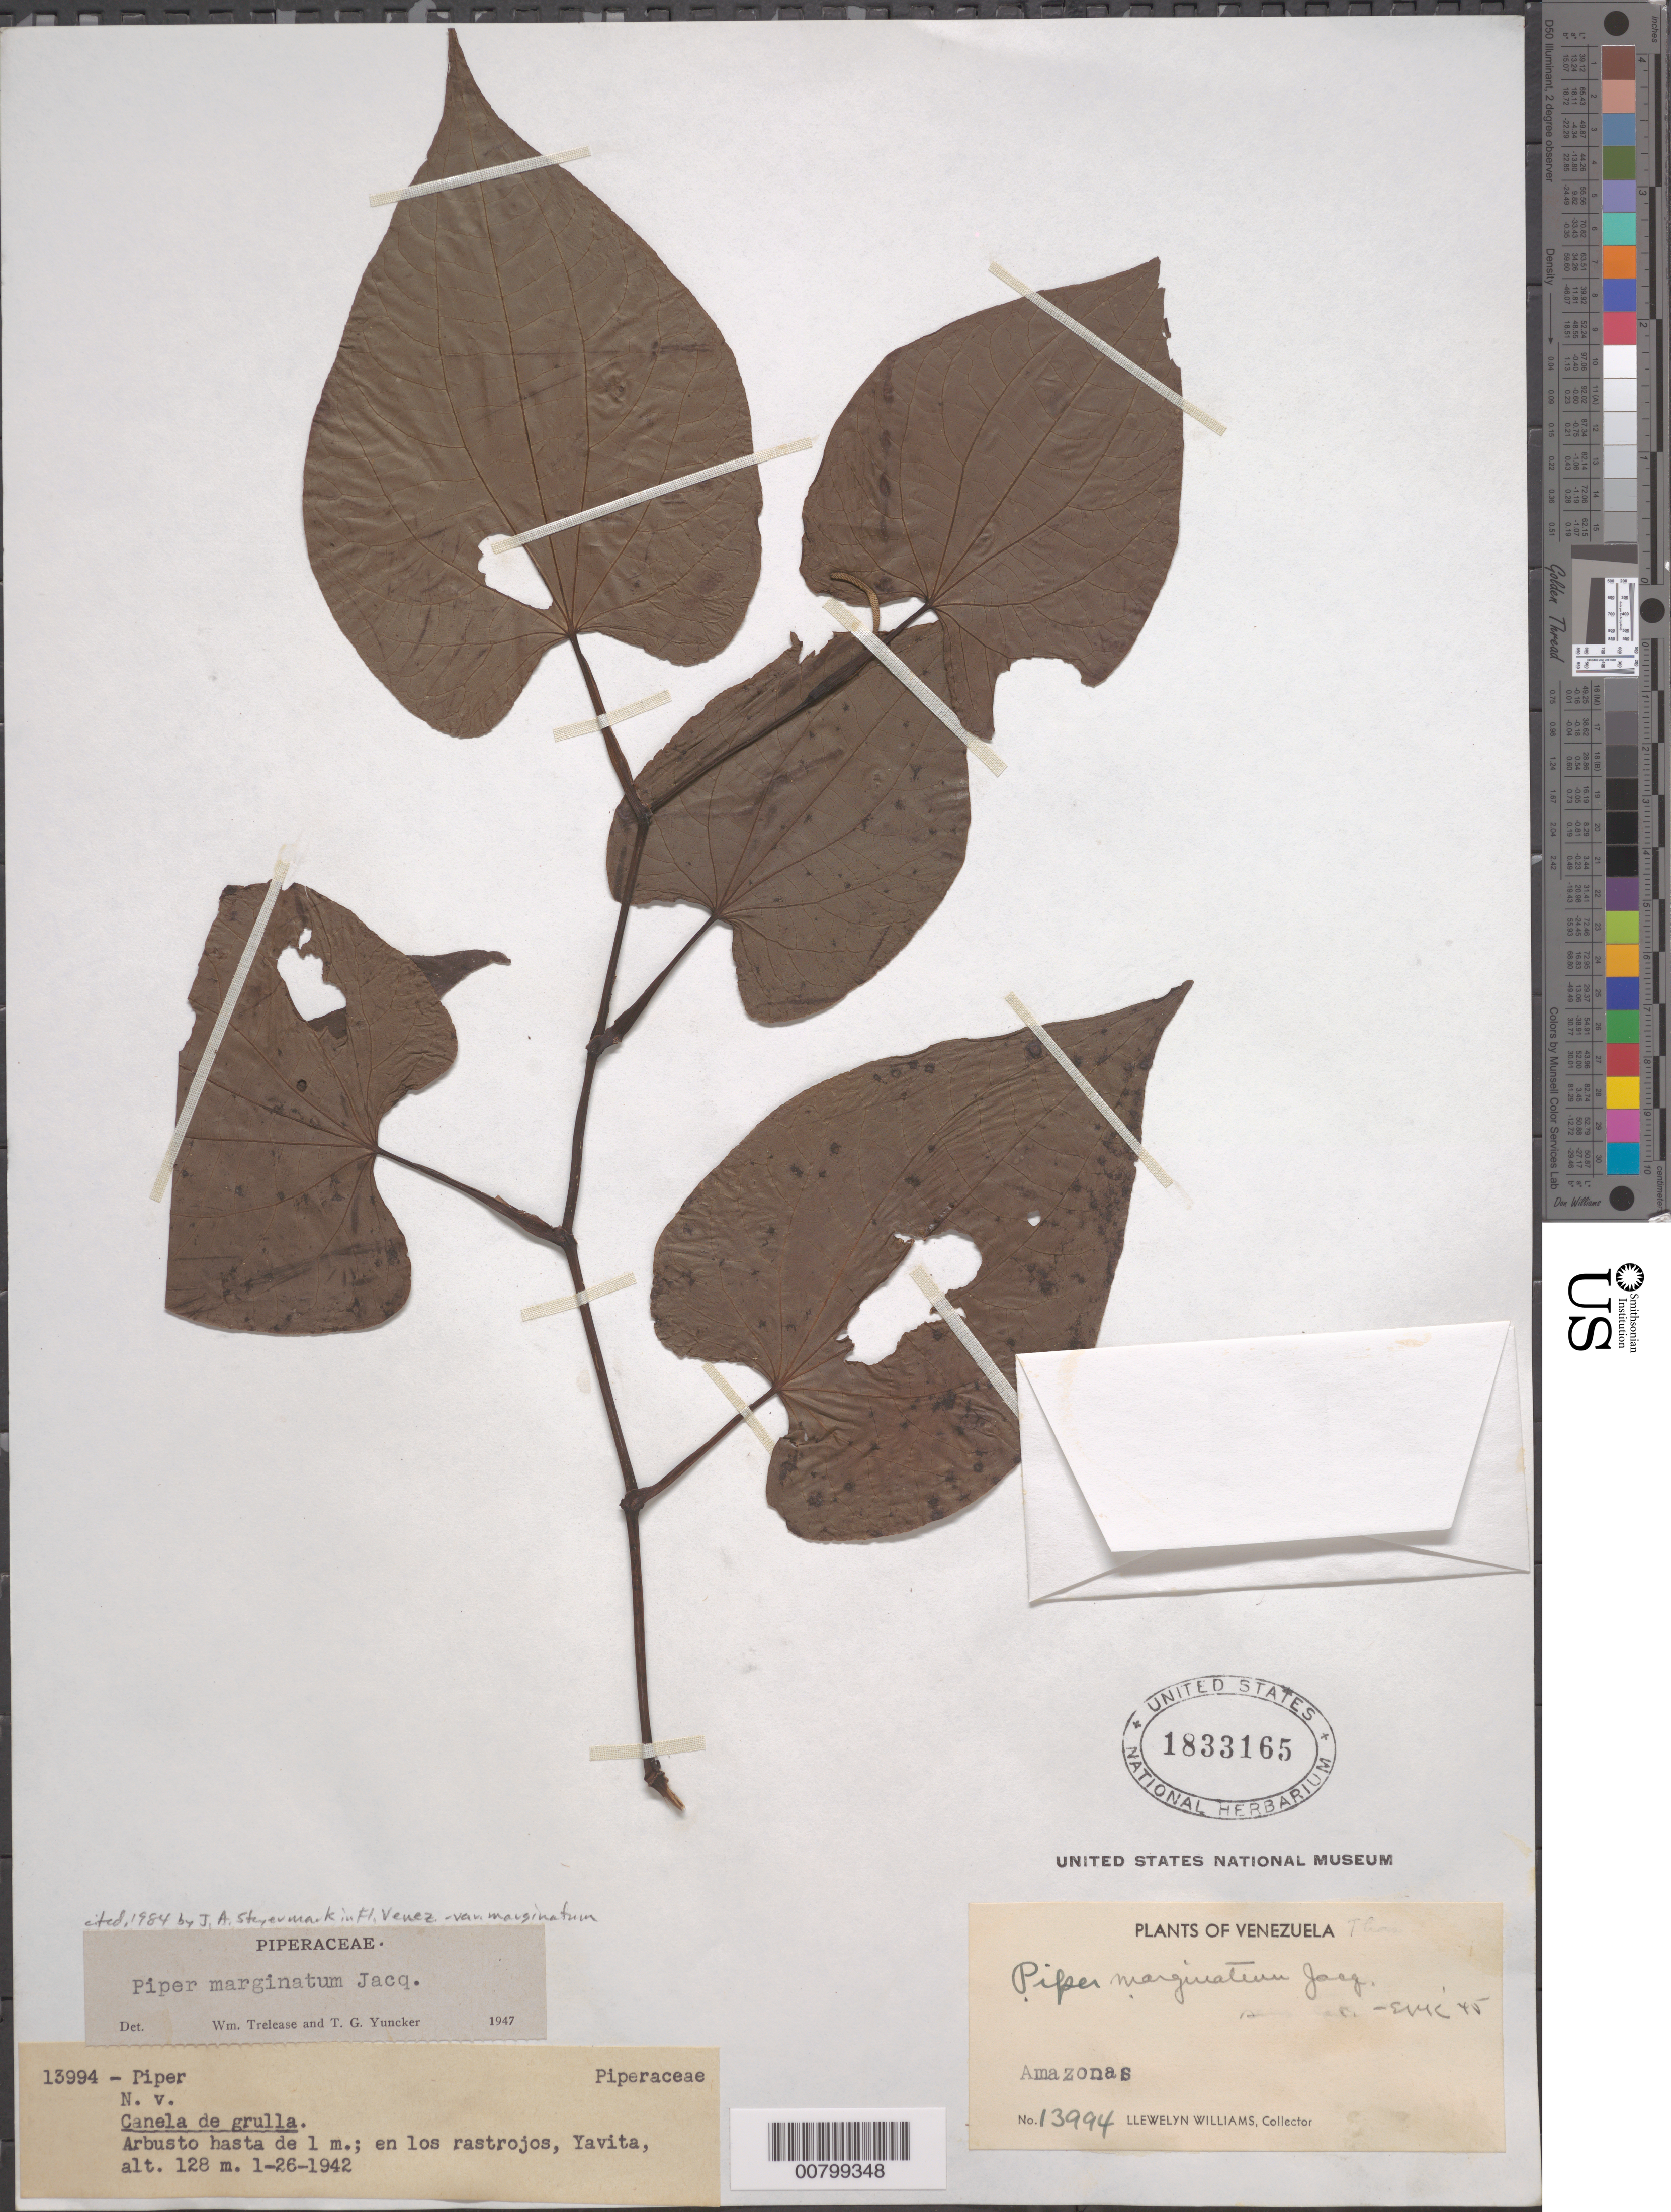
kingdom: Plantae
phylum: Tracheophyta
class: Magnoliopsida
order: Piperales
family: Piperaceae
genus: Piper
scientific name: Piper marginatum var. marginatum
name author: Jacq.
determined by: Steyermark, Julian A., (VEN)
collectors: Ll. Williams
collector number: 13994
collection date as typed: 26-Jan-42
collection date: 1942-01-26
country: Venezuela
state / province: Amazonas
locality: Yavita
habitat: Rastrojos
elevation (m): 128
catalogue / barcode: US 1833165